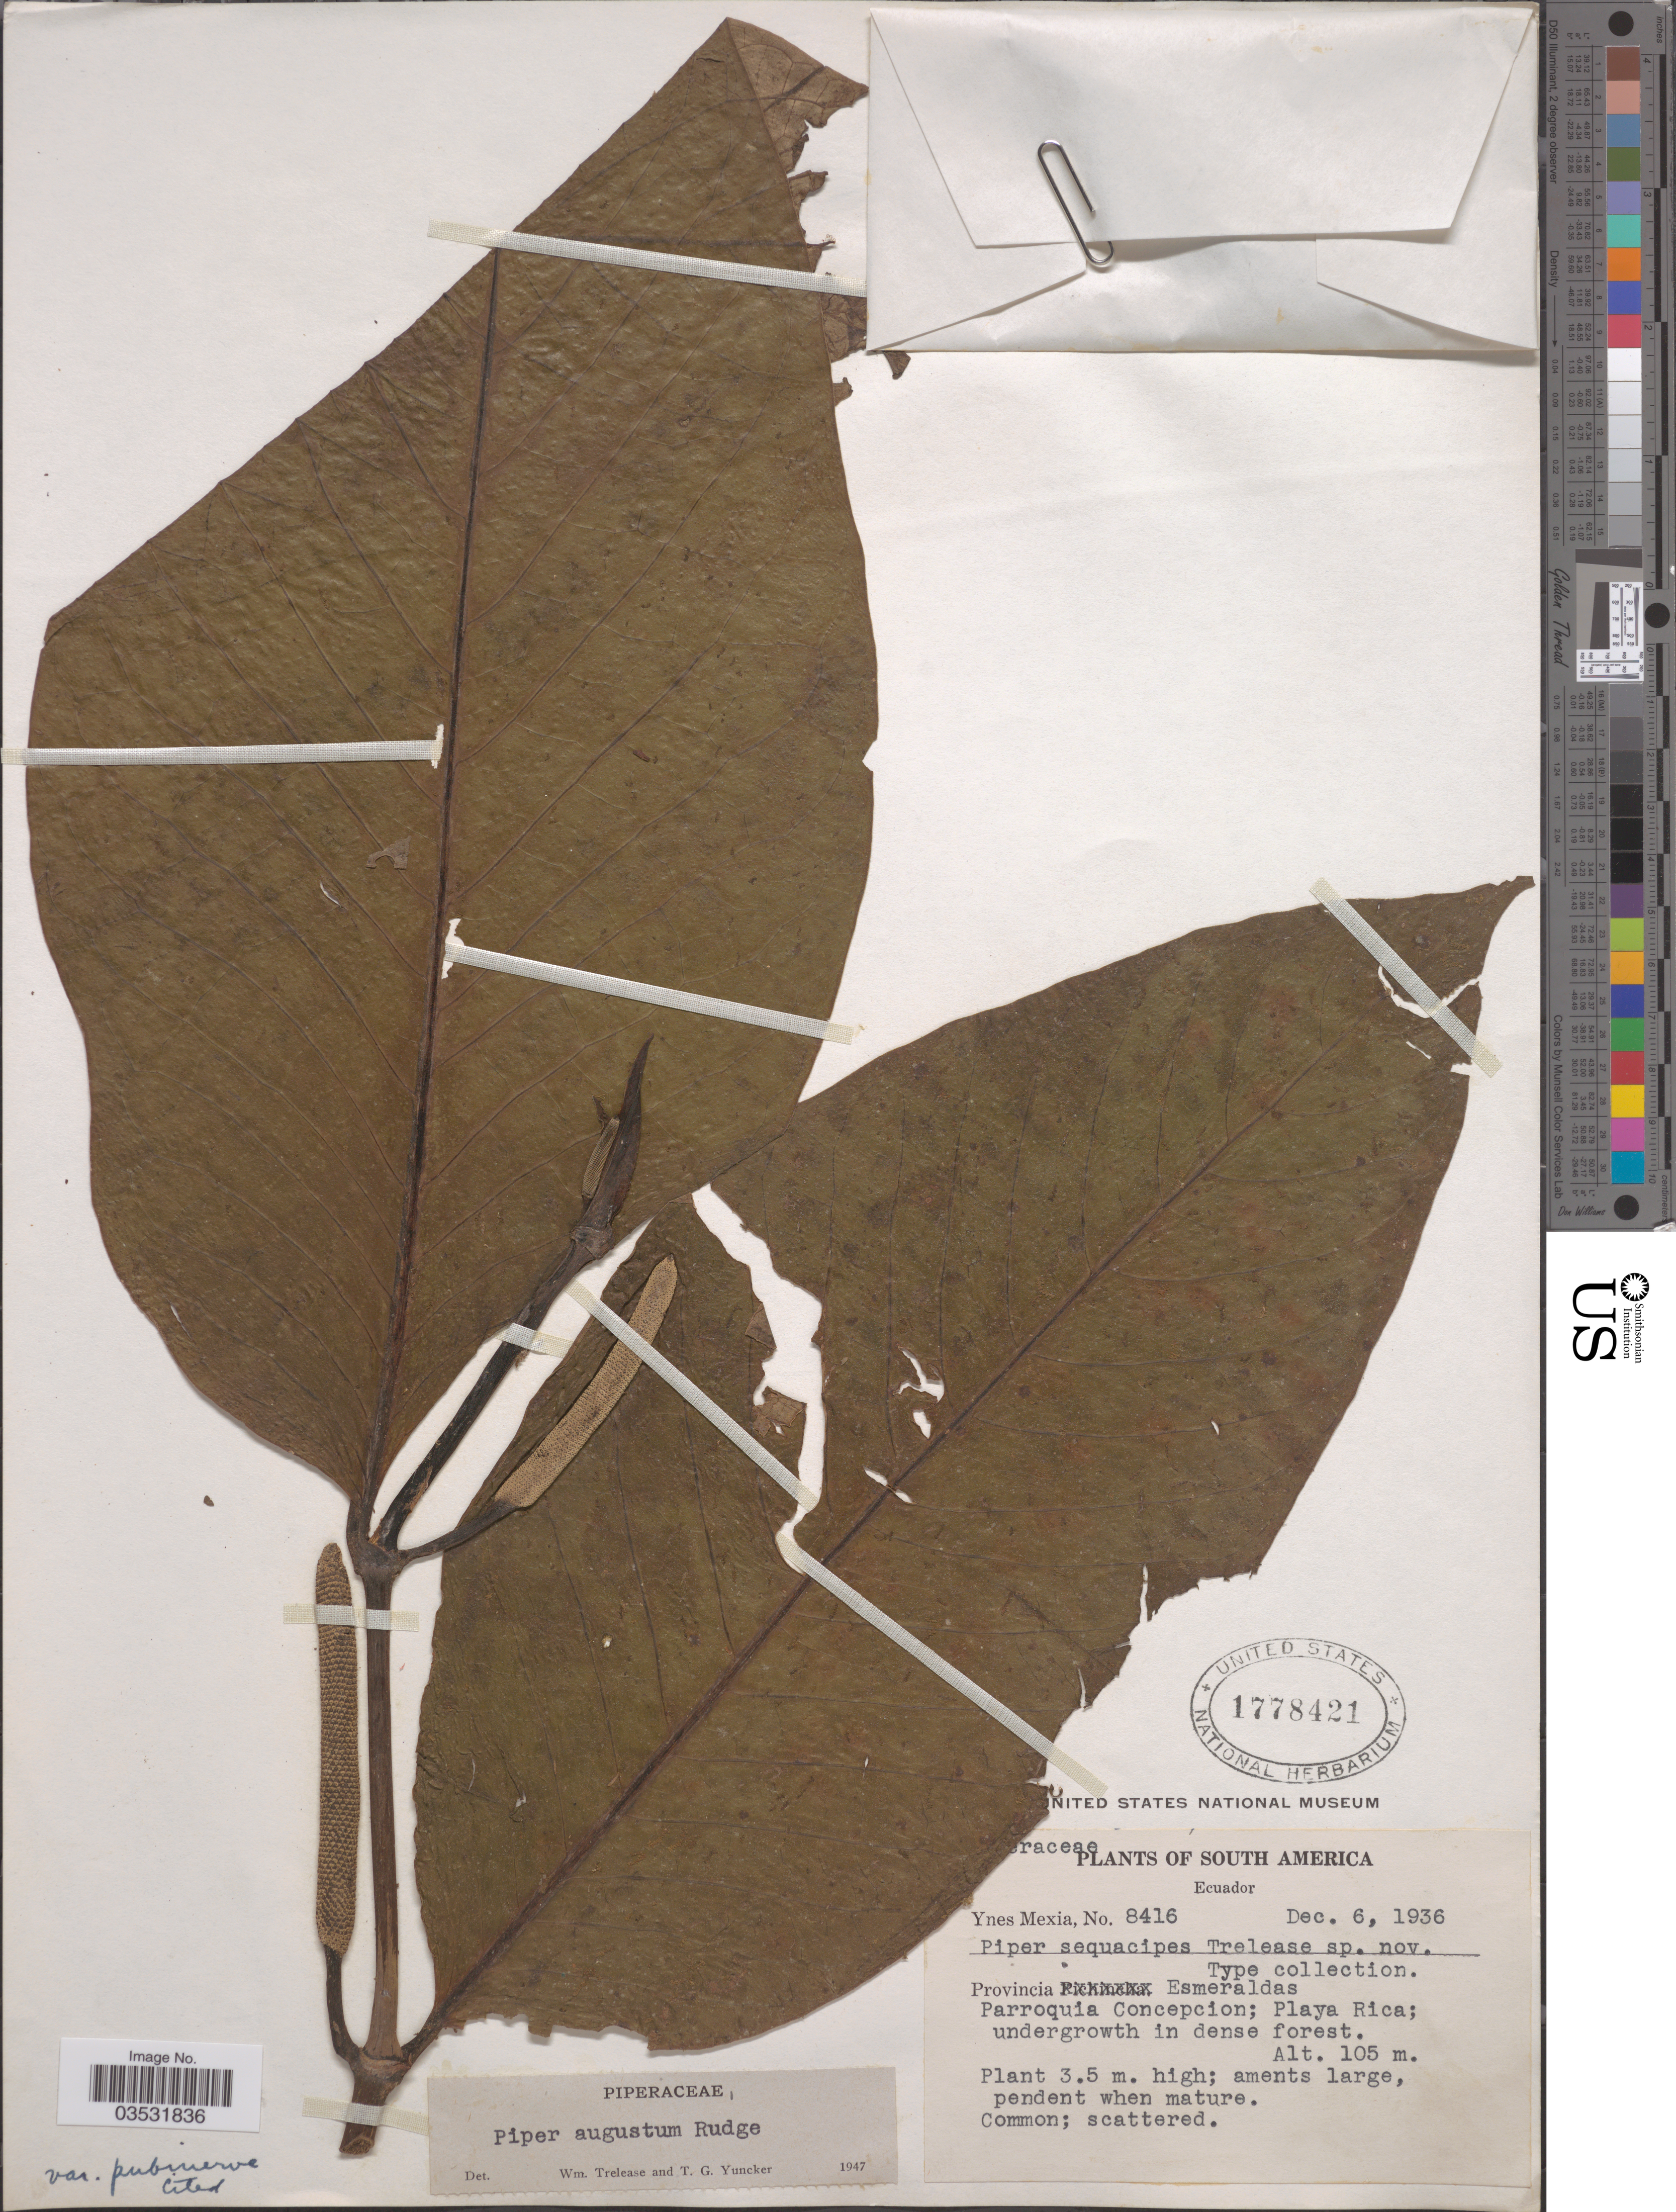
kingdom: Plantae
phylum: Tracheophyta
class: Magnoliopsida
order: Piperales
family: Piperaceae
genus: Piper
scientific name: Piper augustum var. pubinerve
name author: Trel. & Yunck.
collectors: Y. Mexia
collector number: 8416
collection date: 1936-12-06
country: Ecuador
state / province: Esmeraldas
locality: Parroquia Concepcion; Playa Rica.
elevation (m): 105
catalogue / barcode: US 1778421